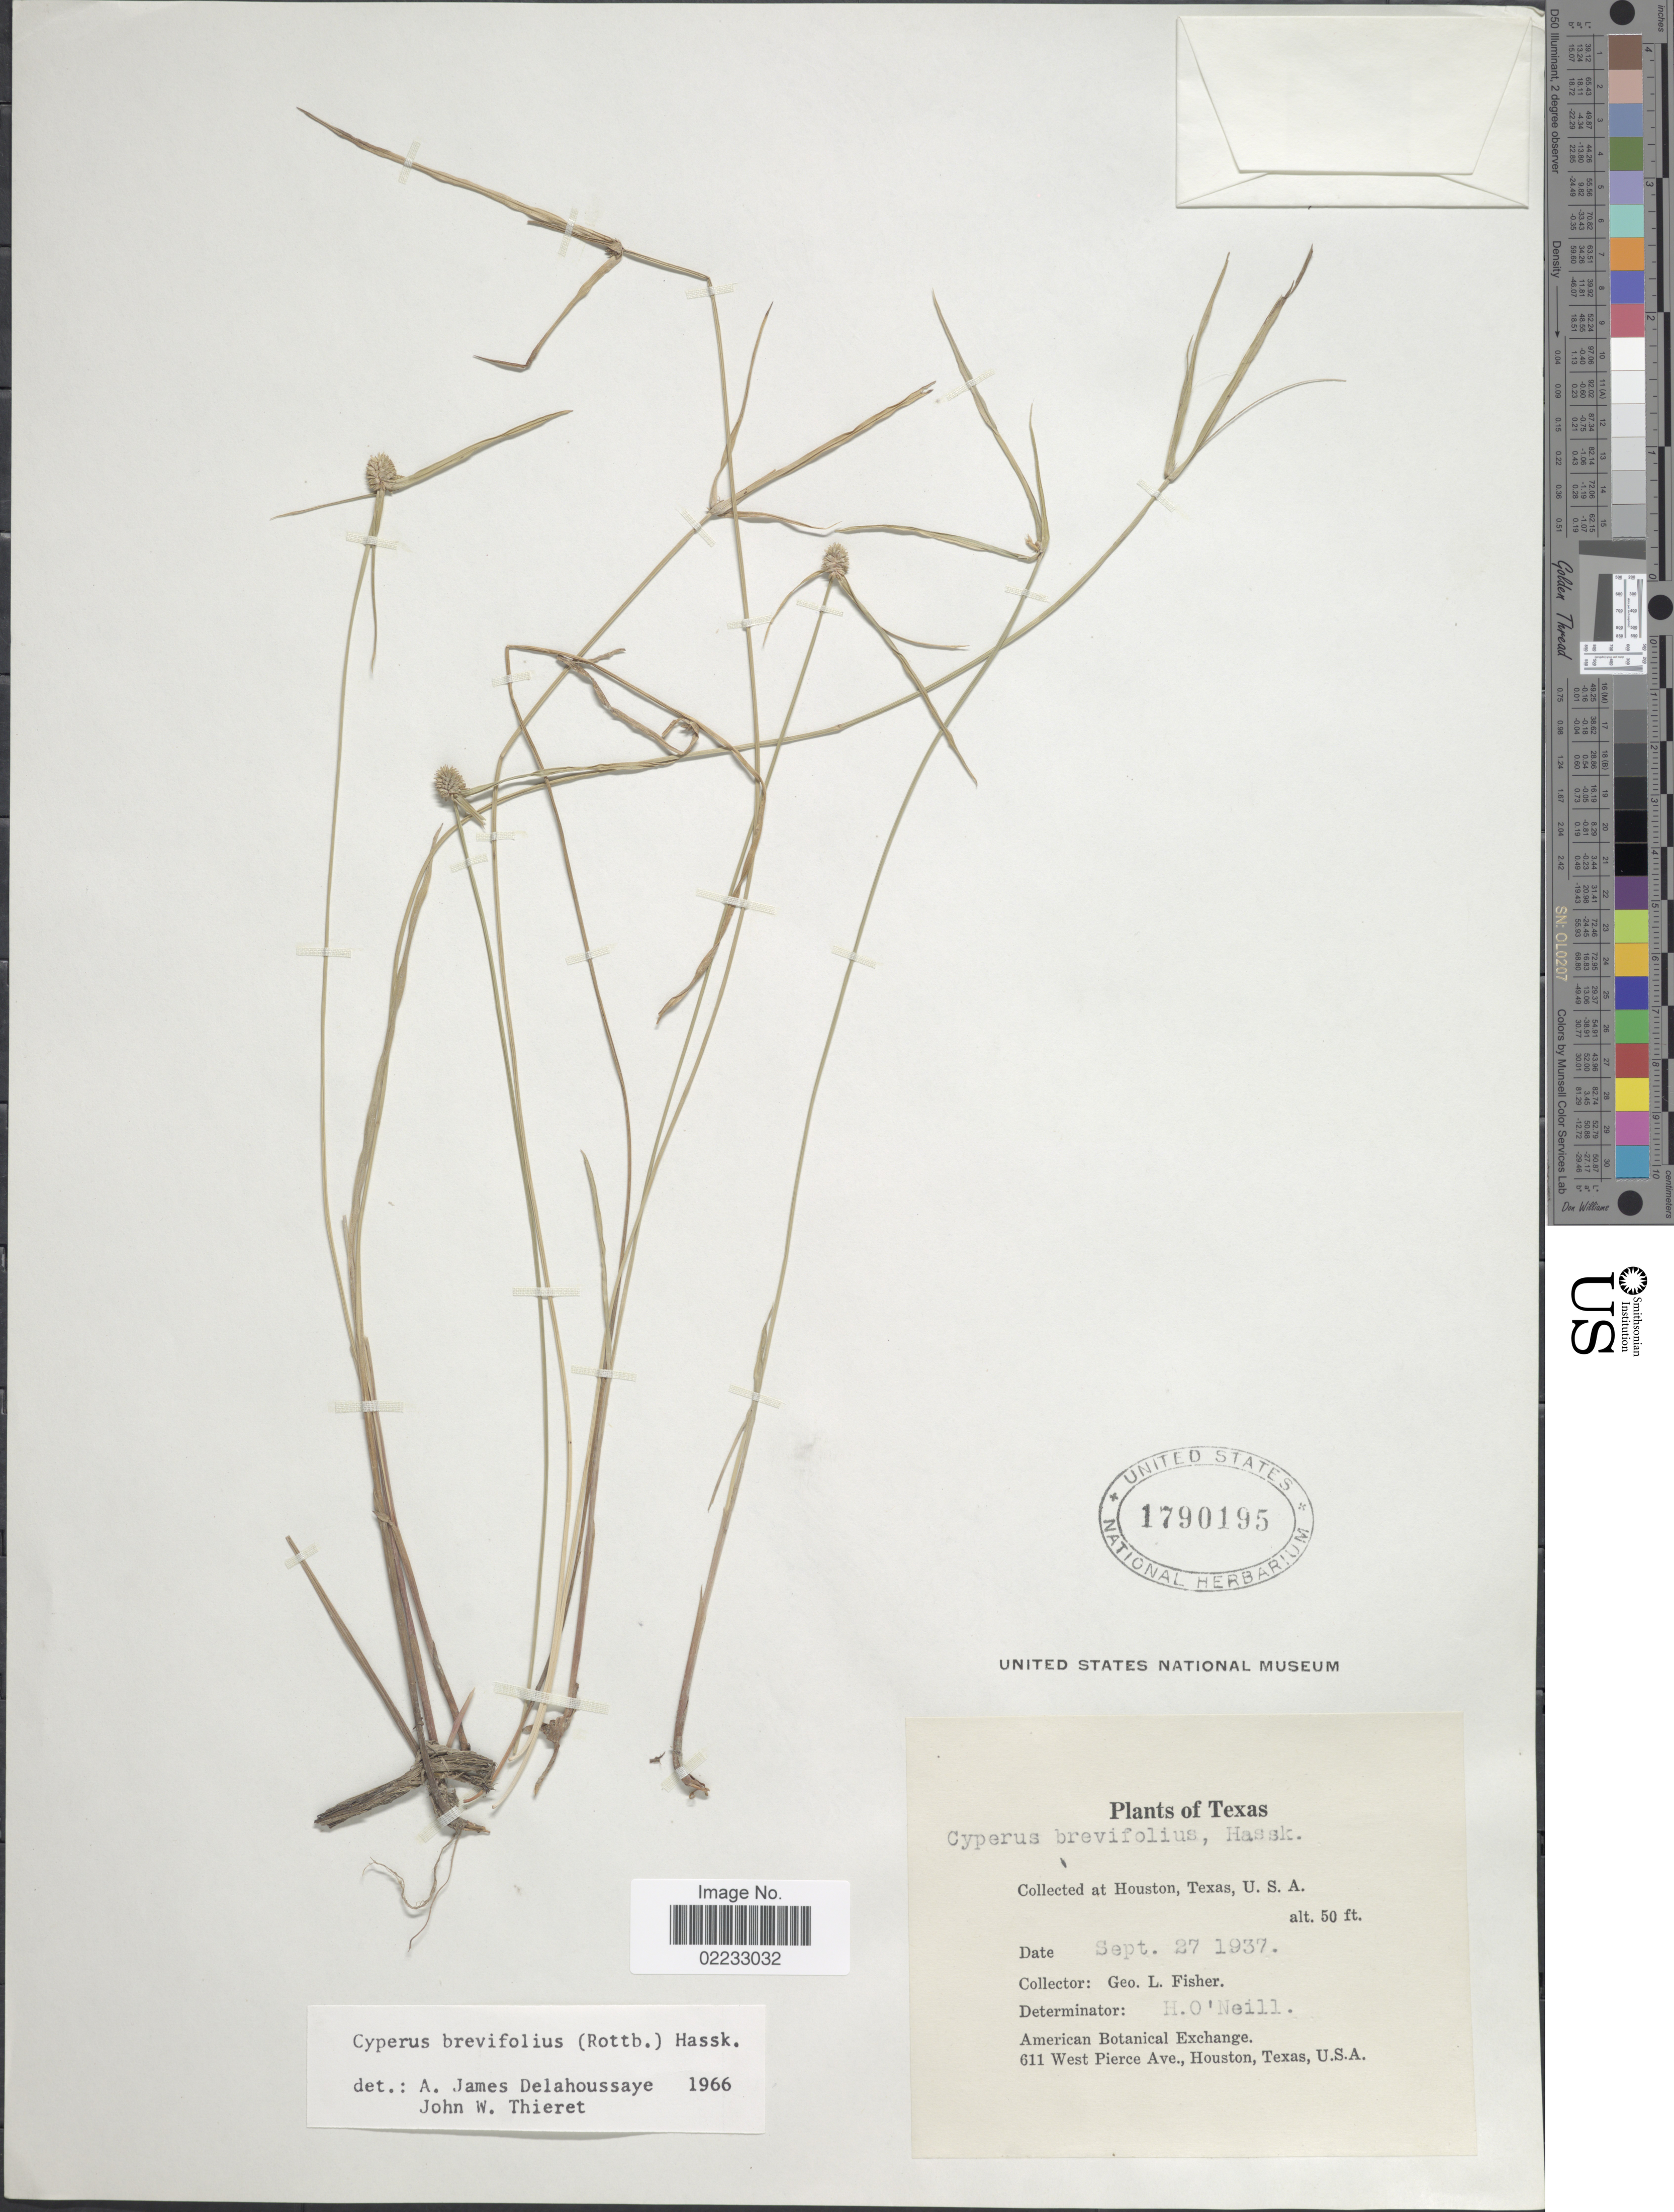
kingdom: Plantae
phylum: Tracheophyta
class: Liliopsida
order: Poales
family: Cyperaceae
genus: Cyperus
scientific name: Cyperus brevifolius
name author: (Rottb.) Hassk.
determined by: Strong, M. T., (US), Smithsonian Institution - National Museum of Natural History (UNITED STATES)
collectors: G. L. Fisher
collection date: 1937-09-27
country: United States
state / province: Texas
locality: Houston, Texas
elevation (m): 15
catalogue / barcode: US 1790195